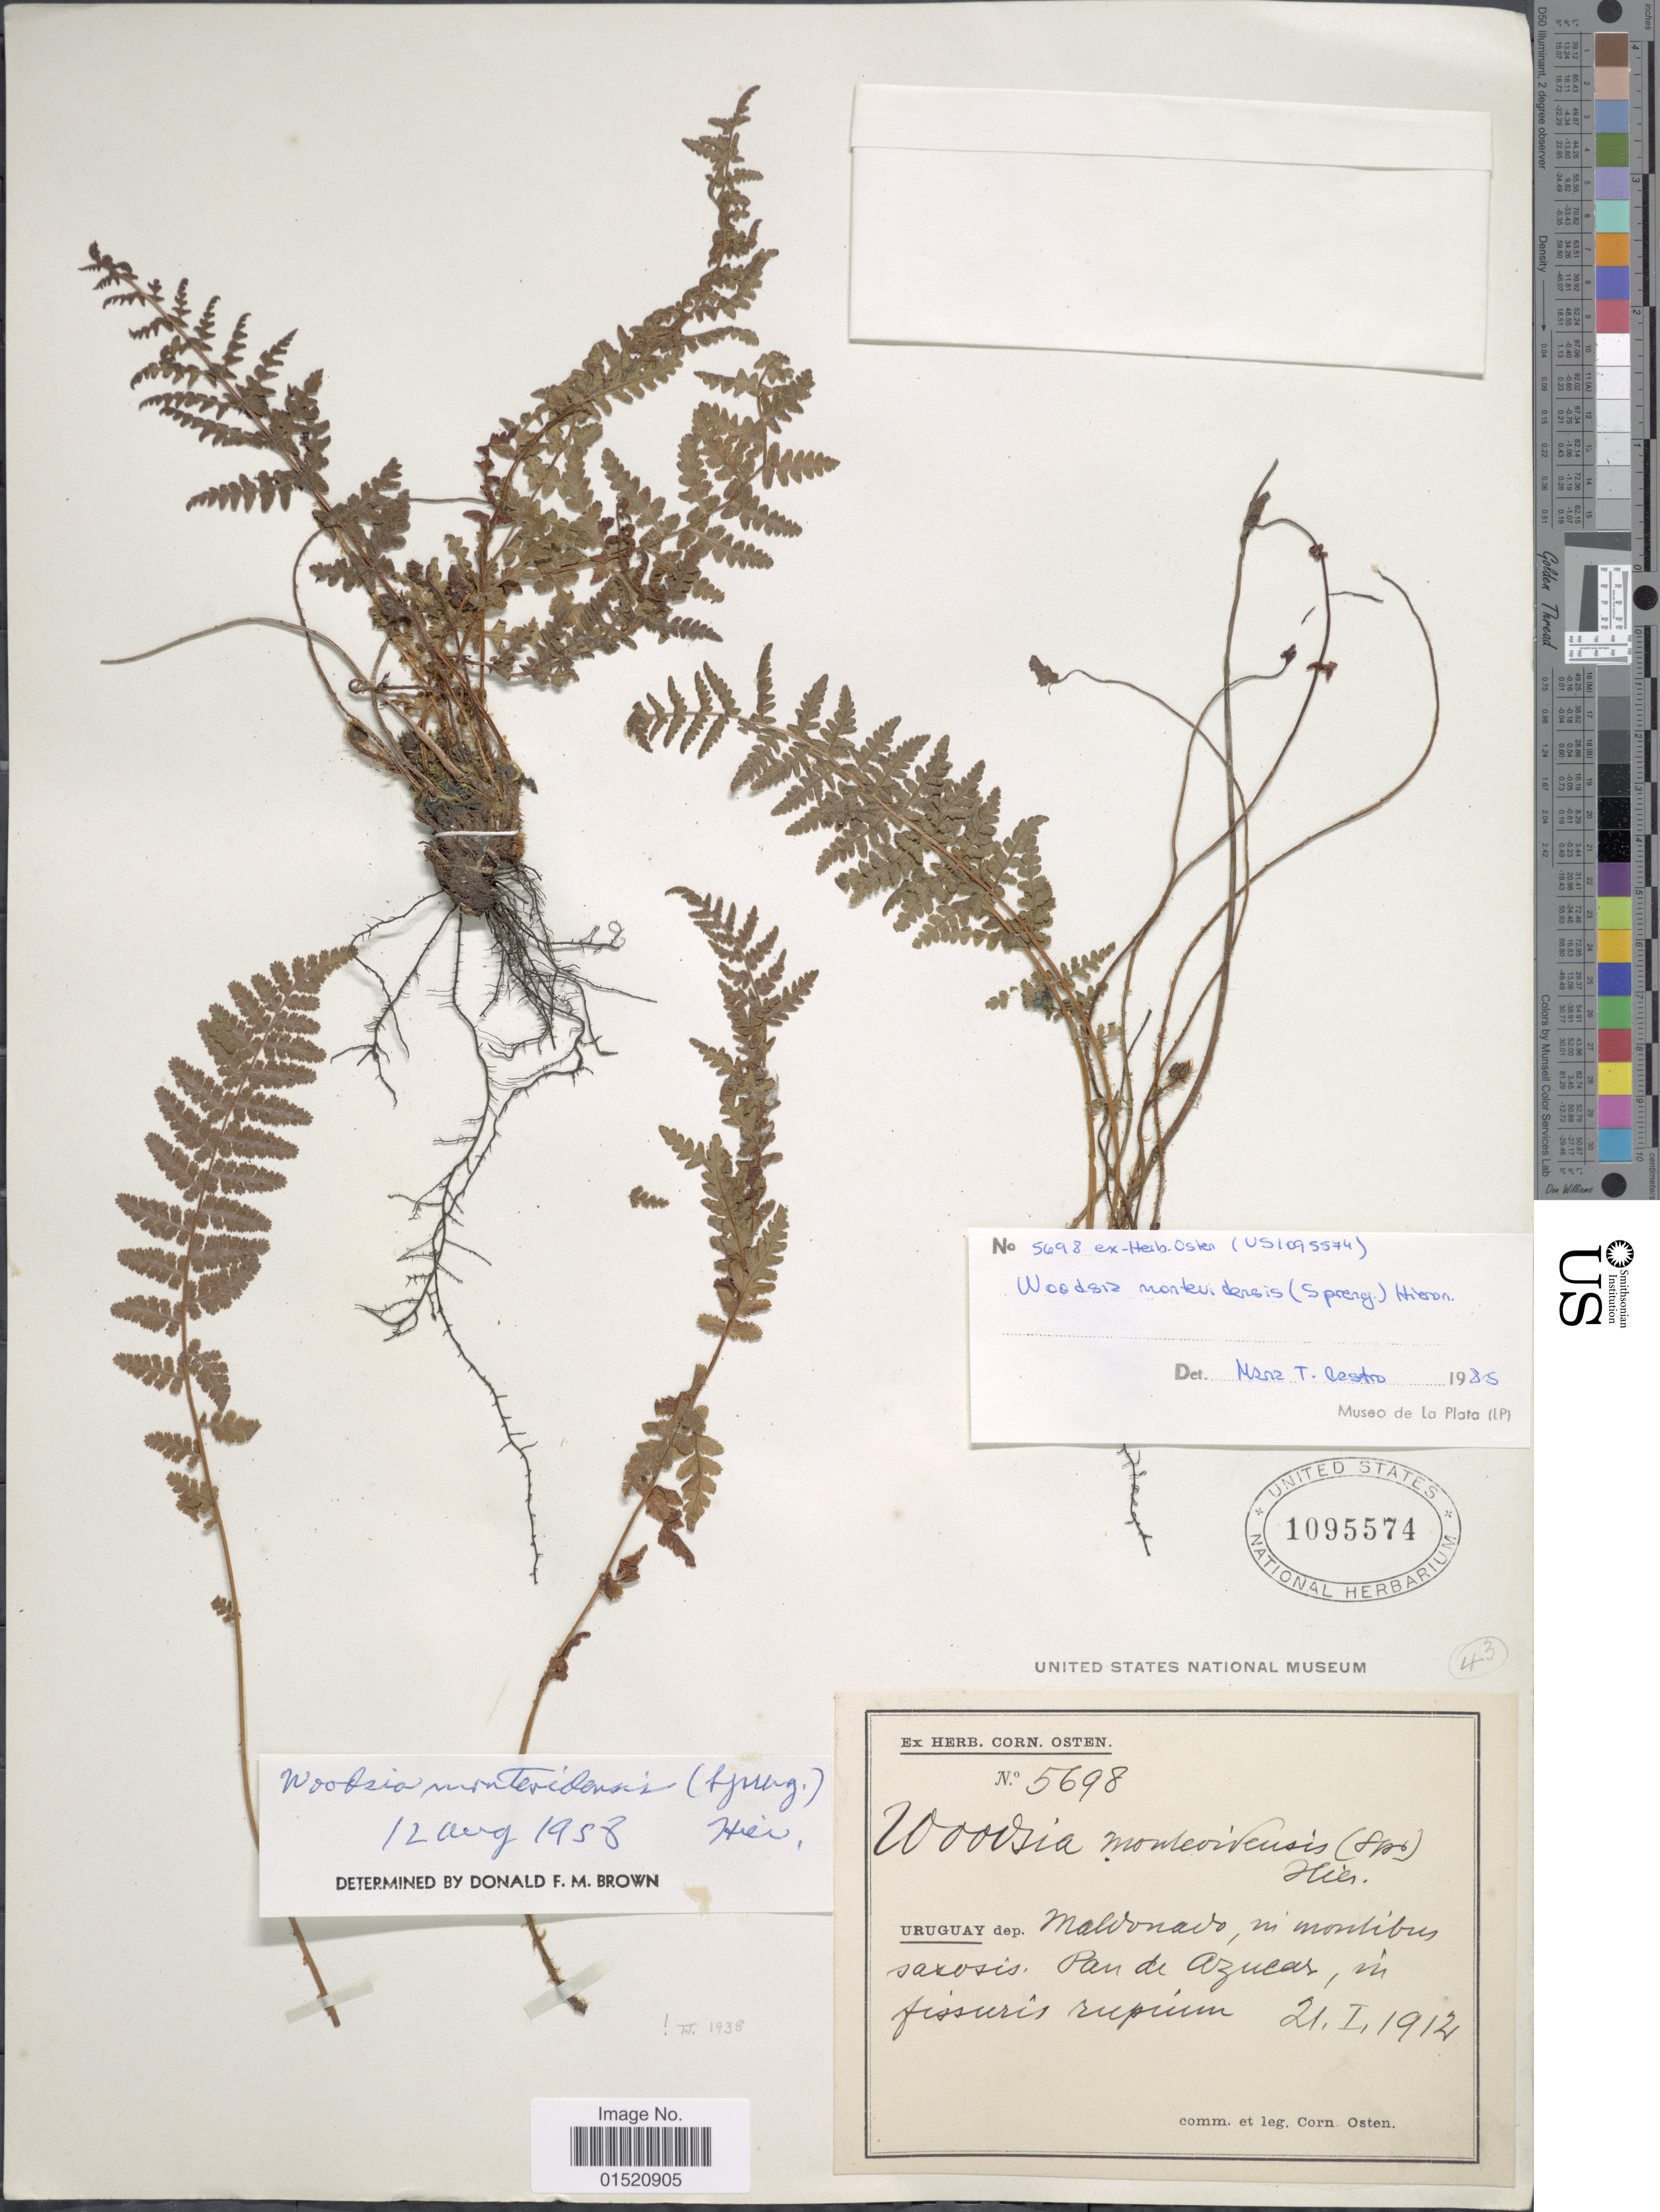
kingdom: Plantae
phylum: Tracheophyta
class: Polypodiopsida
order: Polypodiales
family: Woodsiaceae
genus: Woodsia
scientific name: Woodsia montevidensis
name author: (Spreng.) Hieron.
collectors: C. Osten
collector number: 5698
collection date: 1912-01-21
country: Uruguay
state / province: Maldonado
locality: In montibus saxosis, Pan de Azucar, in fissuris rupium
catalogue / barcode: US 1095574